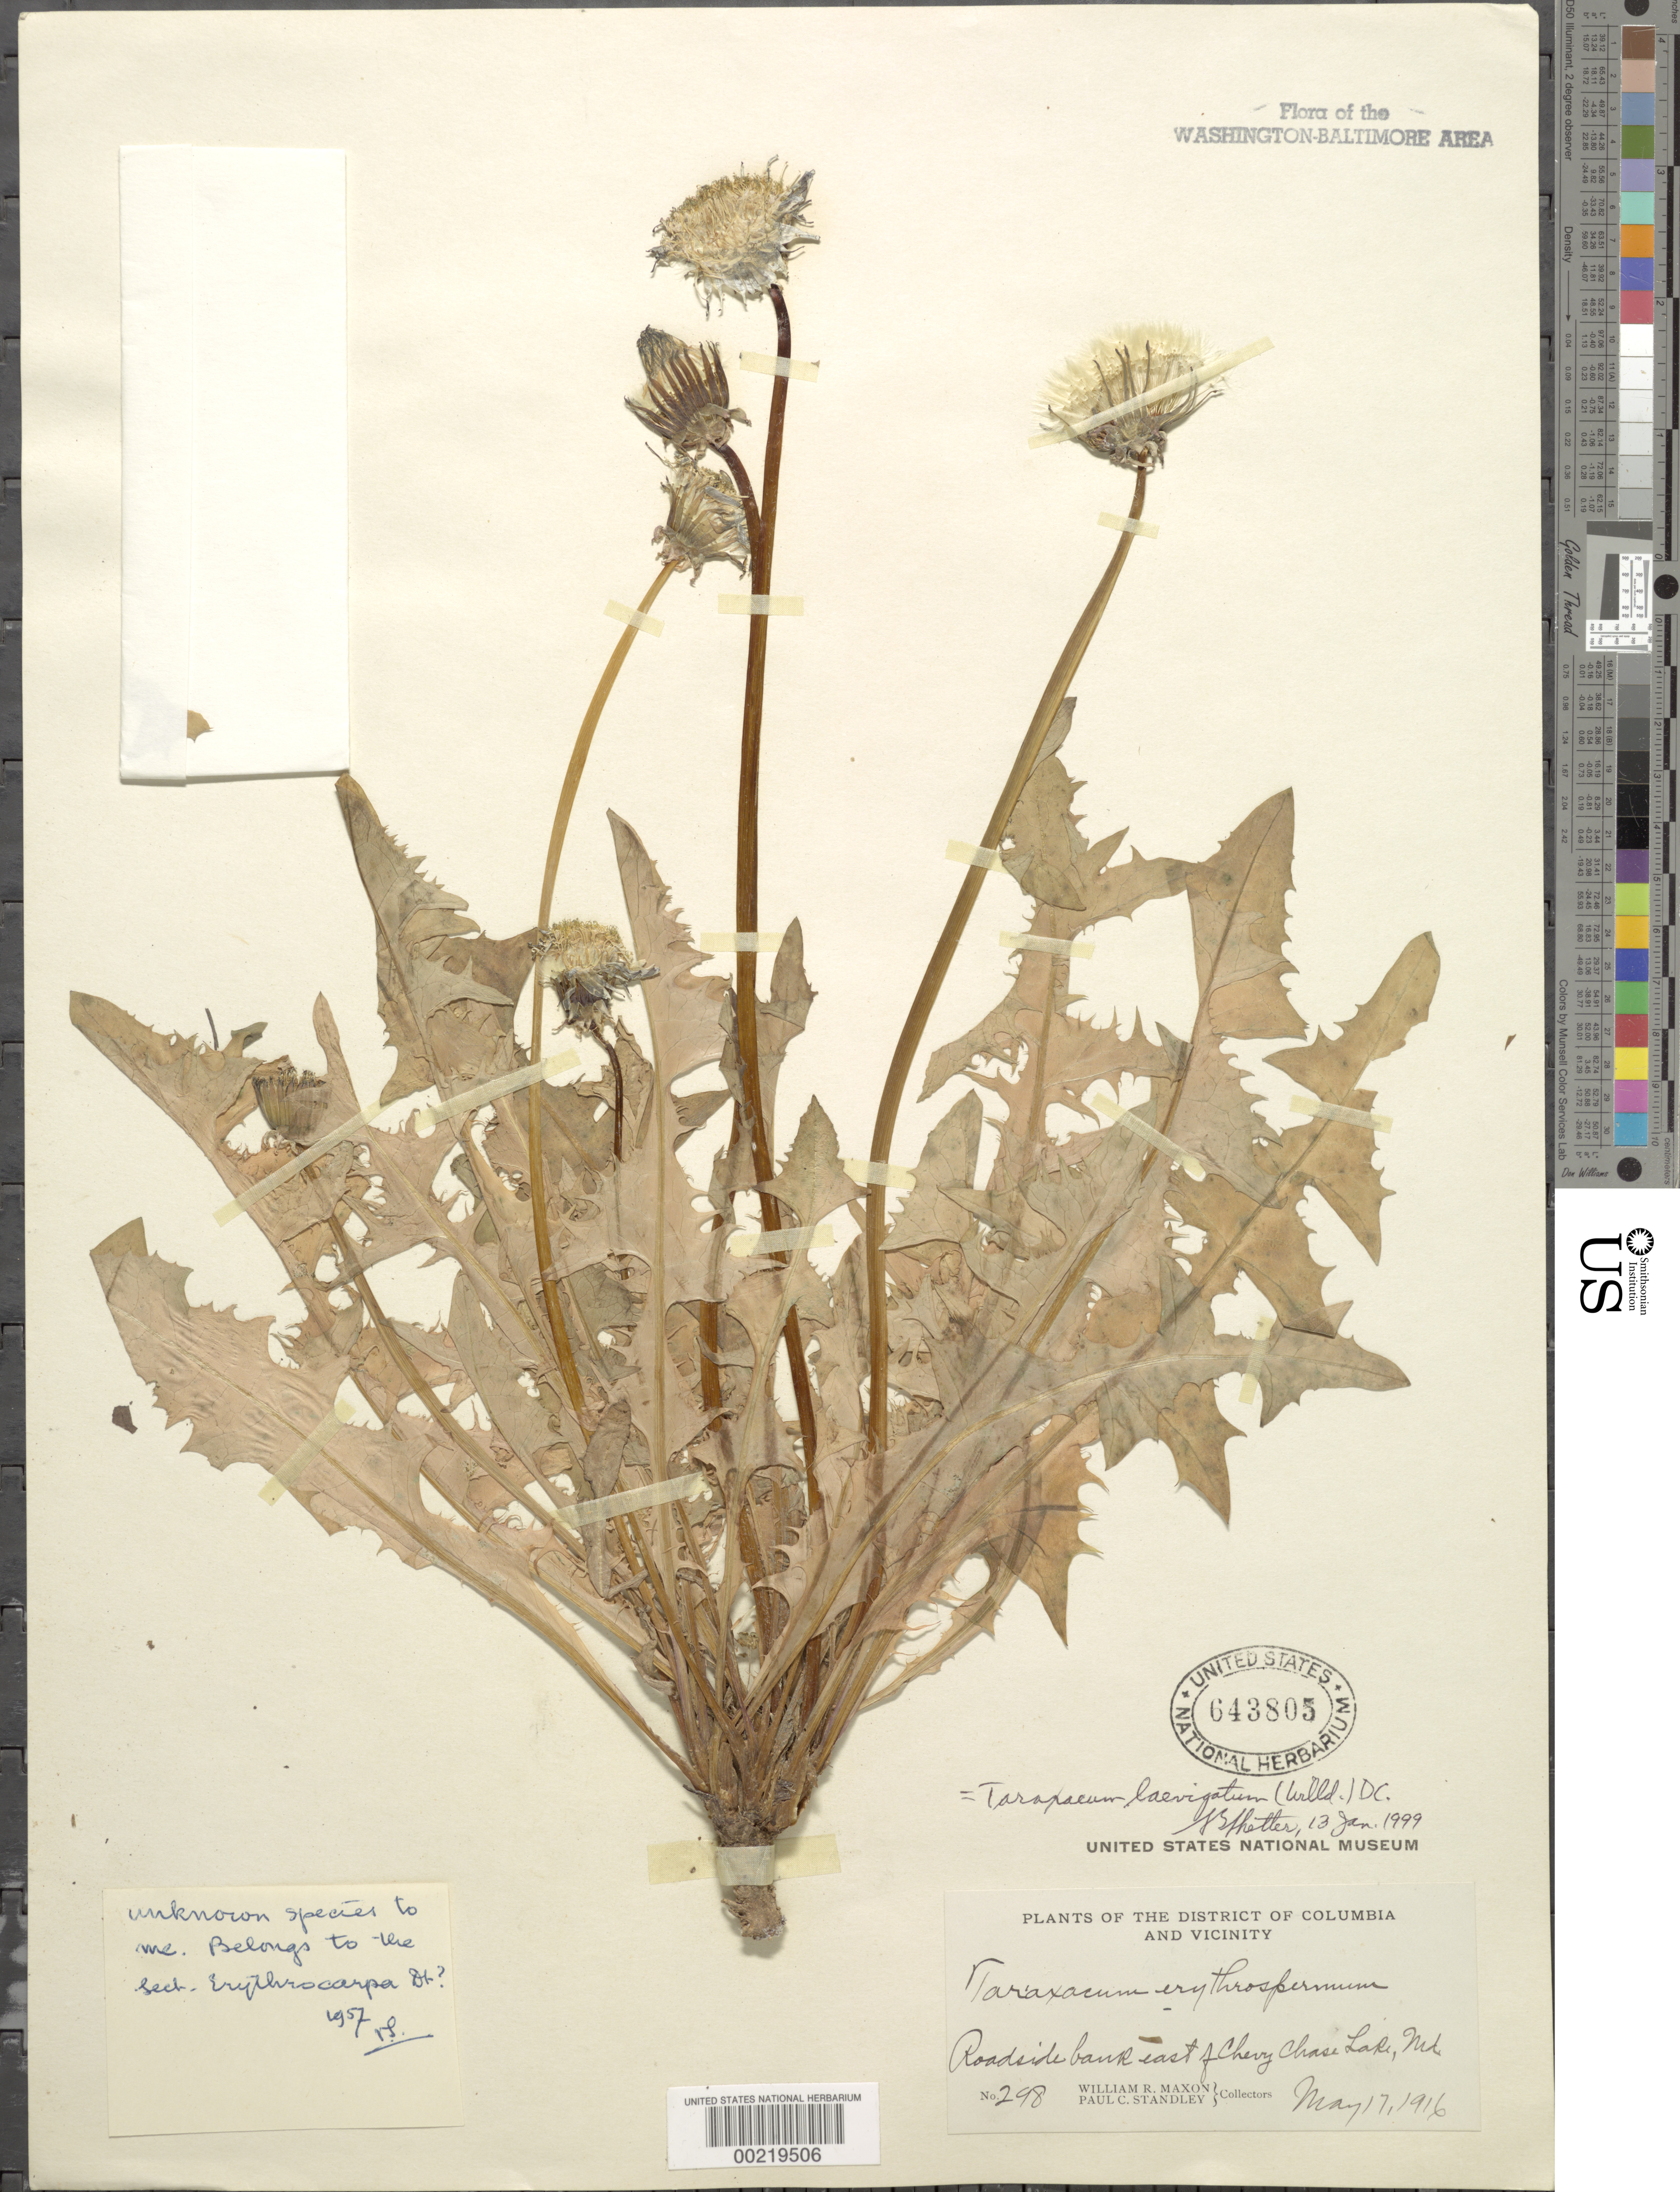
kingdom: Plantae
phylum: Tracheophyta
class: Magnoliopsida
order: Asterales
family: Asteraceae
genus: Taraxacum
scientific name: Taraxacum erythrospermum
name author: Andrz. ex Besser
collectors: W. R. Maxon & P. C. Standley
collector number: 298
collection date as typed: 17 May 1916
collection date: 1916-05-17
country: United States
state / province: Maryland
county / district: Montgomery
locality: East of Chevy Chase Lake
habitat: Roadside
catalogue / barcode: US 643805